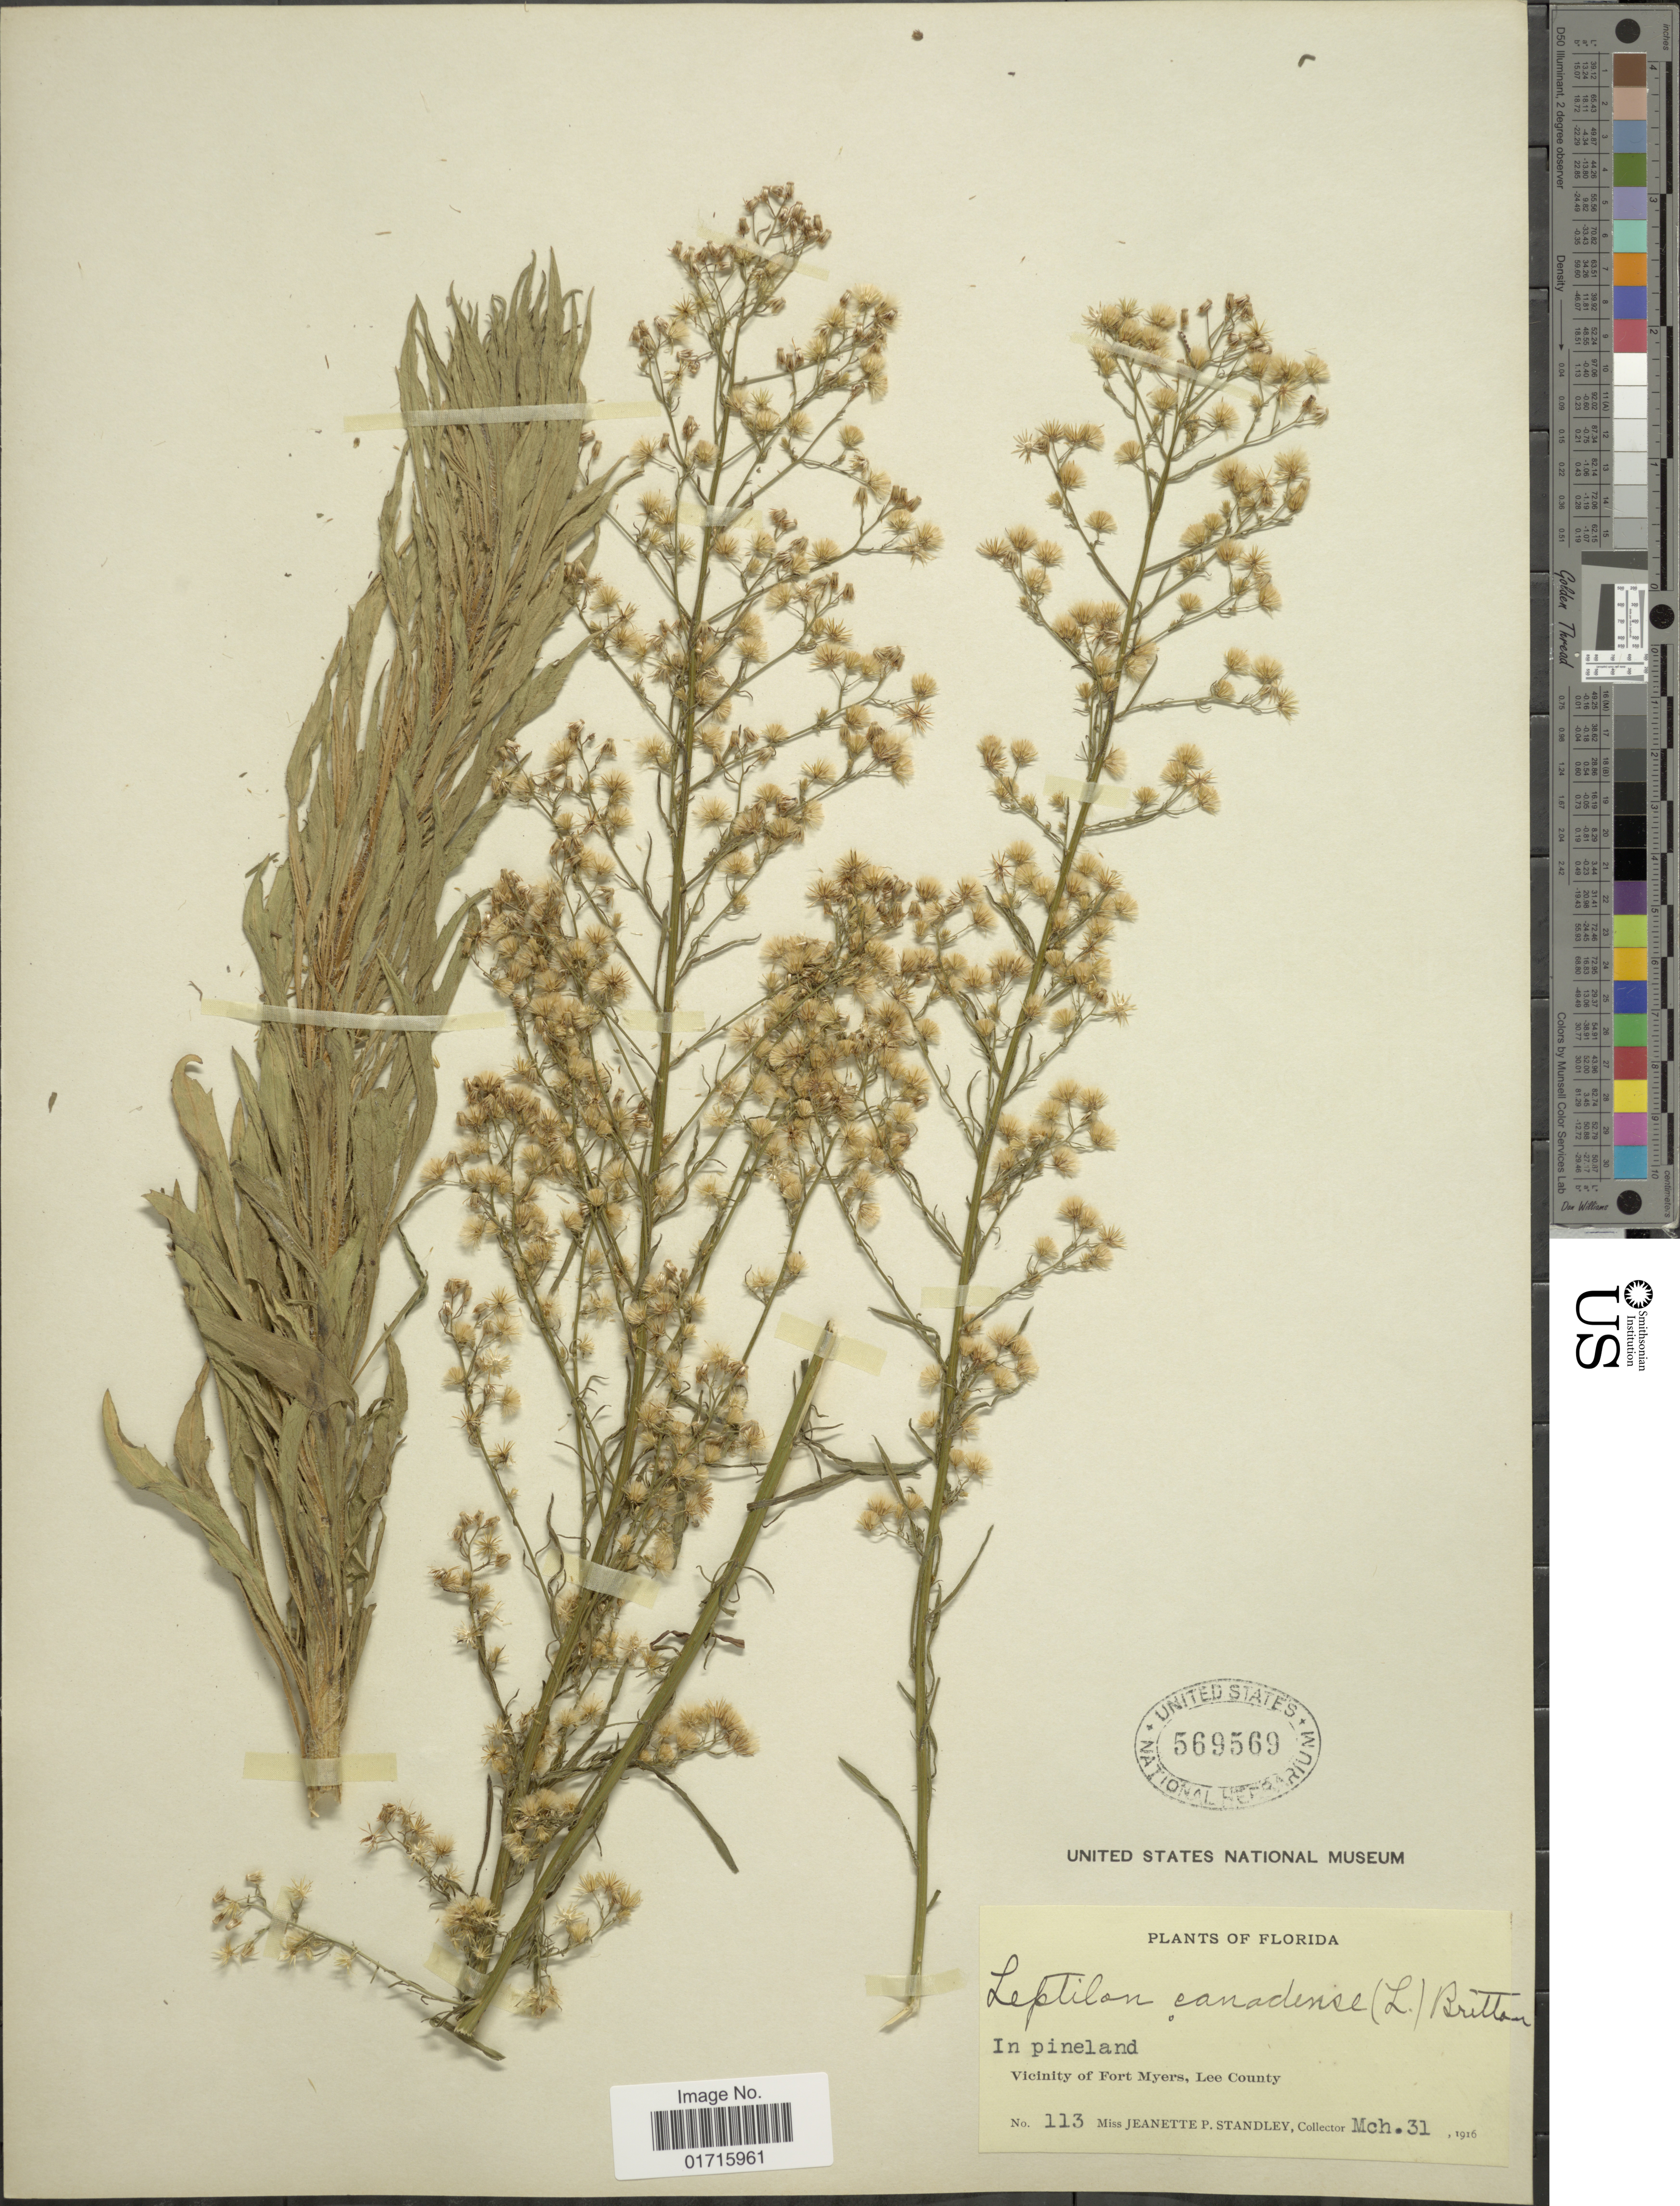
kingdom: Plantae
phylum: Tracheophyta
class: Magnoliopsida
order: Asterales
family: Asteraceae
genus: Conyza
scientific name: Conyza canadensis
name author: (L.) Cronq.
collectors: J. P. Standley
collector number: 113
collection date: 1916-03-31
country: United States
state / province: Florida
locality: In pineland. Vicinity of Fort Myers, Lee County, Florida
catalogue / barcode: US 569569